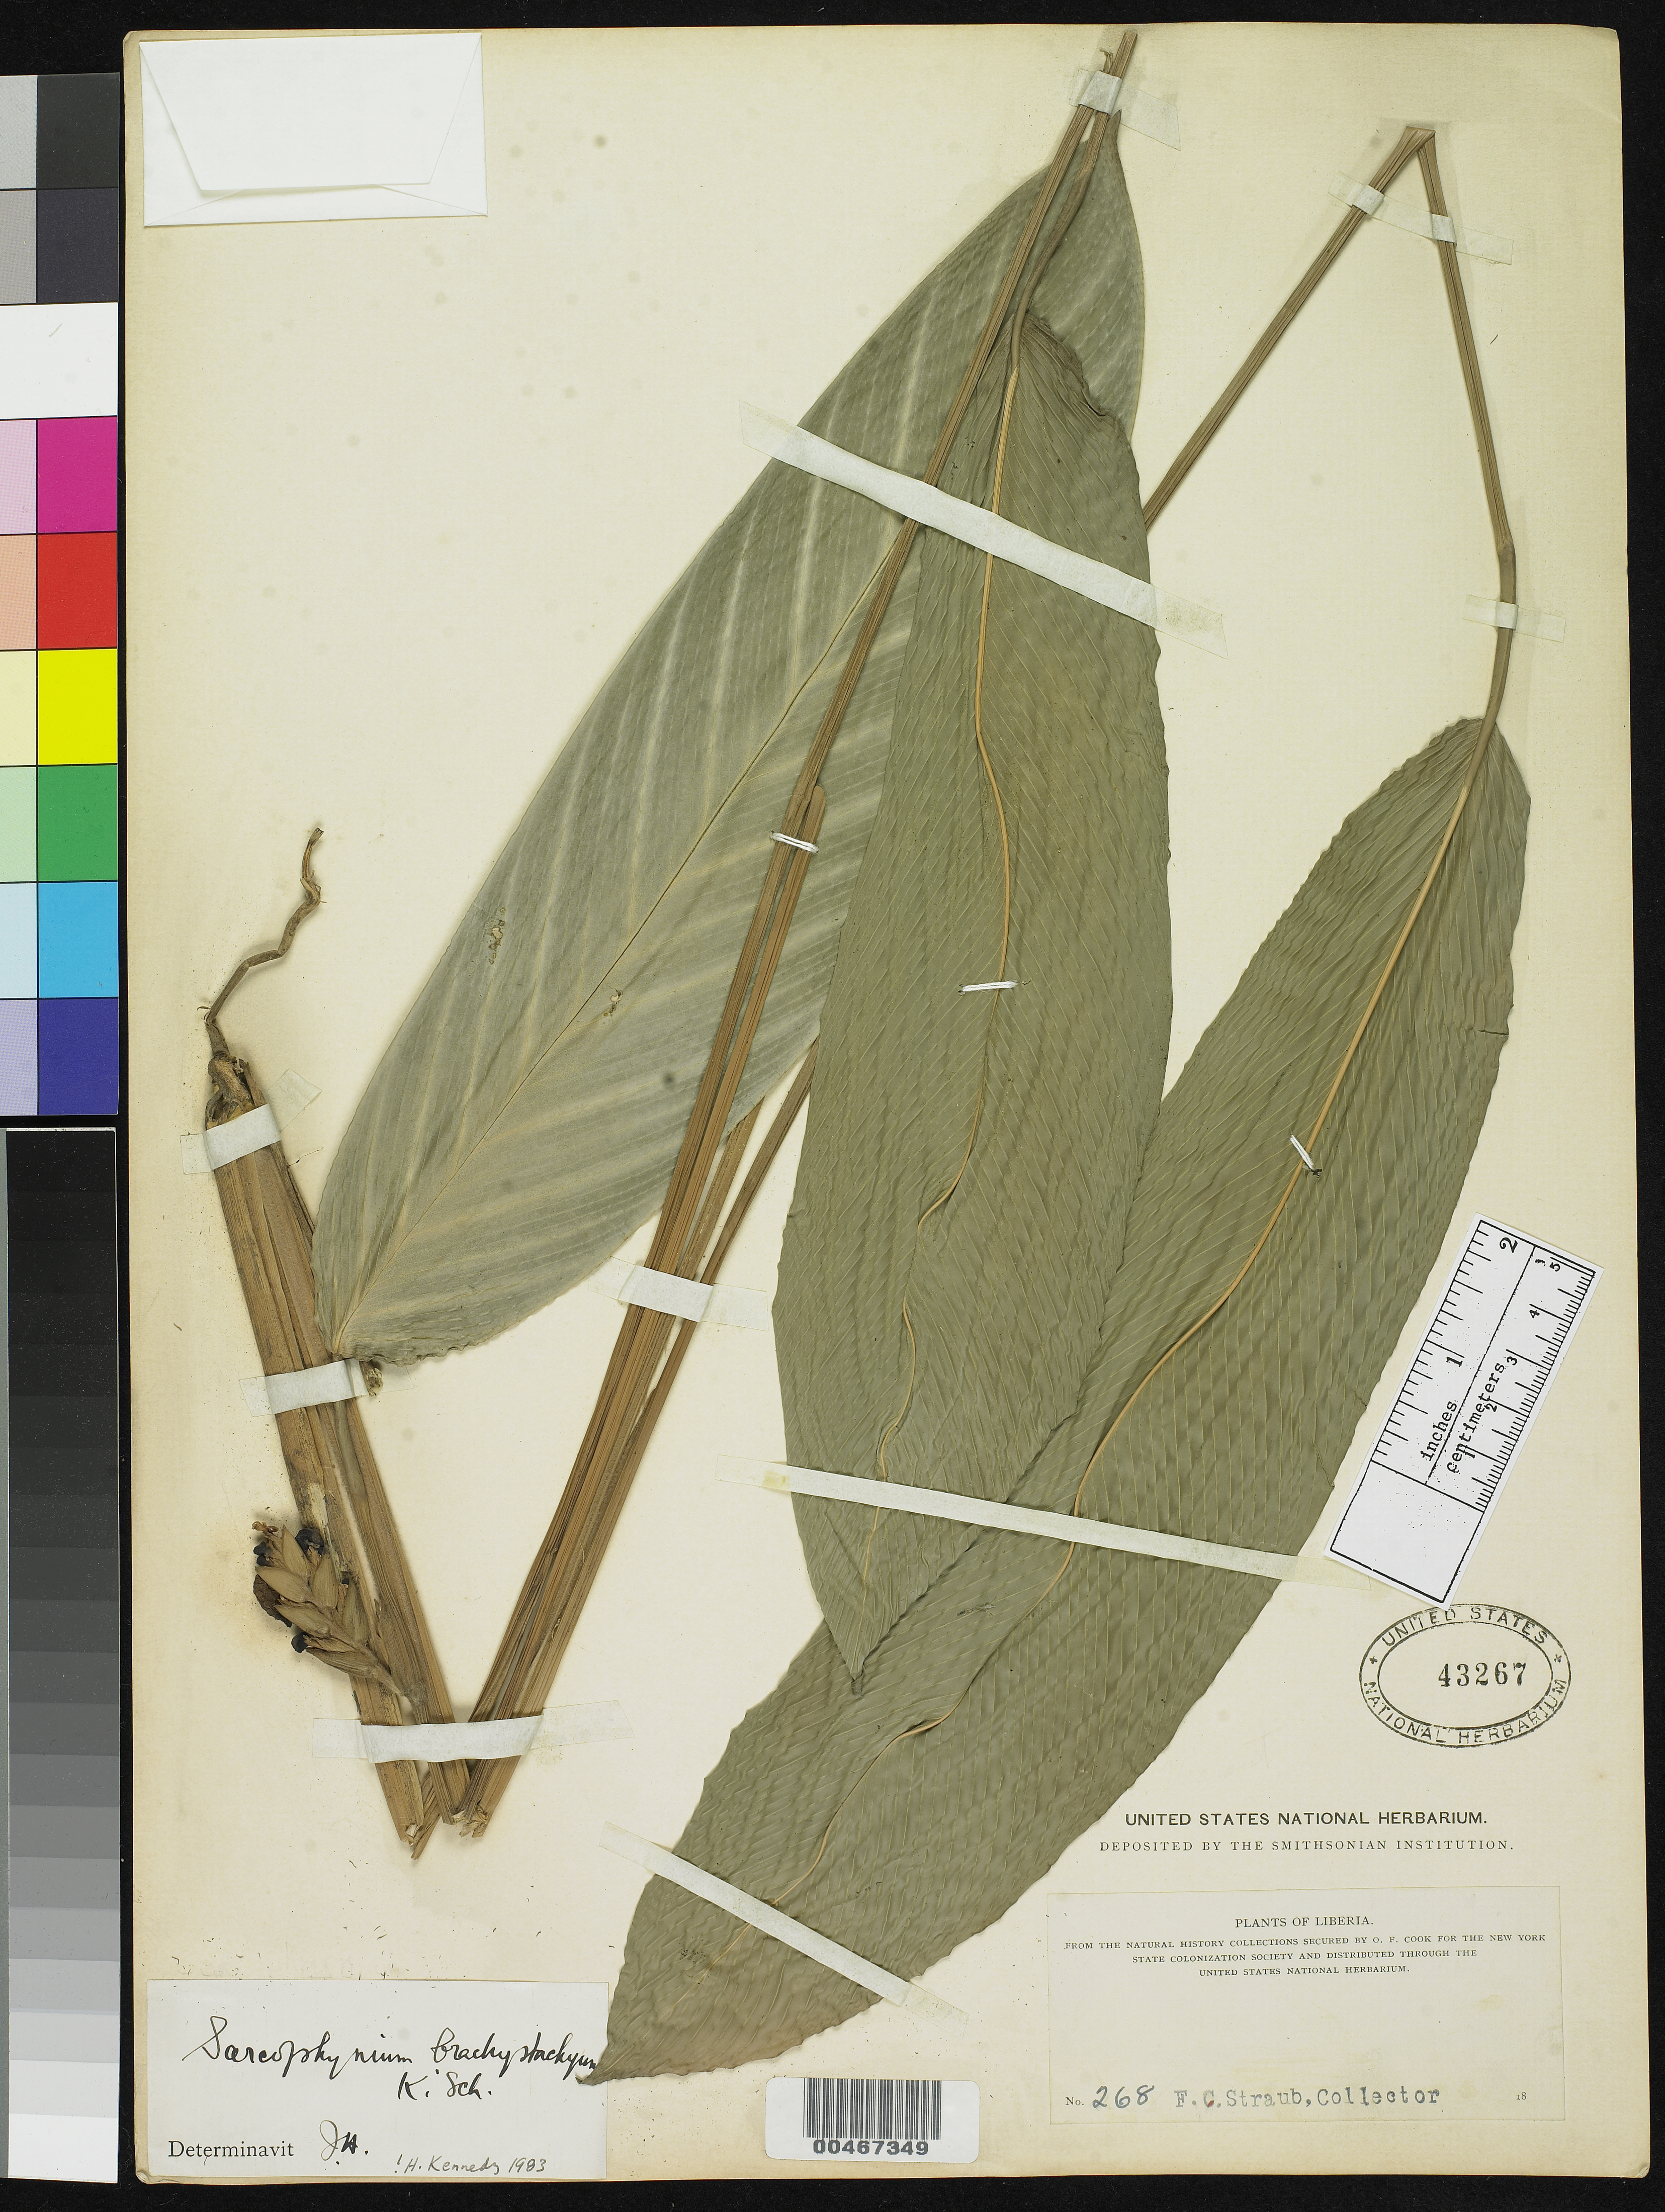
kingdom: Plantae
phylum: Tracheophyta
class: Liliopsida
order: Zingiberales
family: Marantaceae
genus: Sarcophrynium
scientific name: Sarcophrynium brachystachyum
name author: (Körn.) K. Schum.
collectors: F. Straub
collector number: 268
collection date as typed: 18--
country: Liberia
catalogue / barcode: US 43267